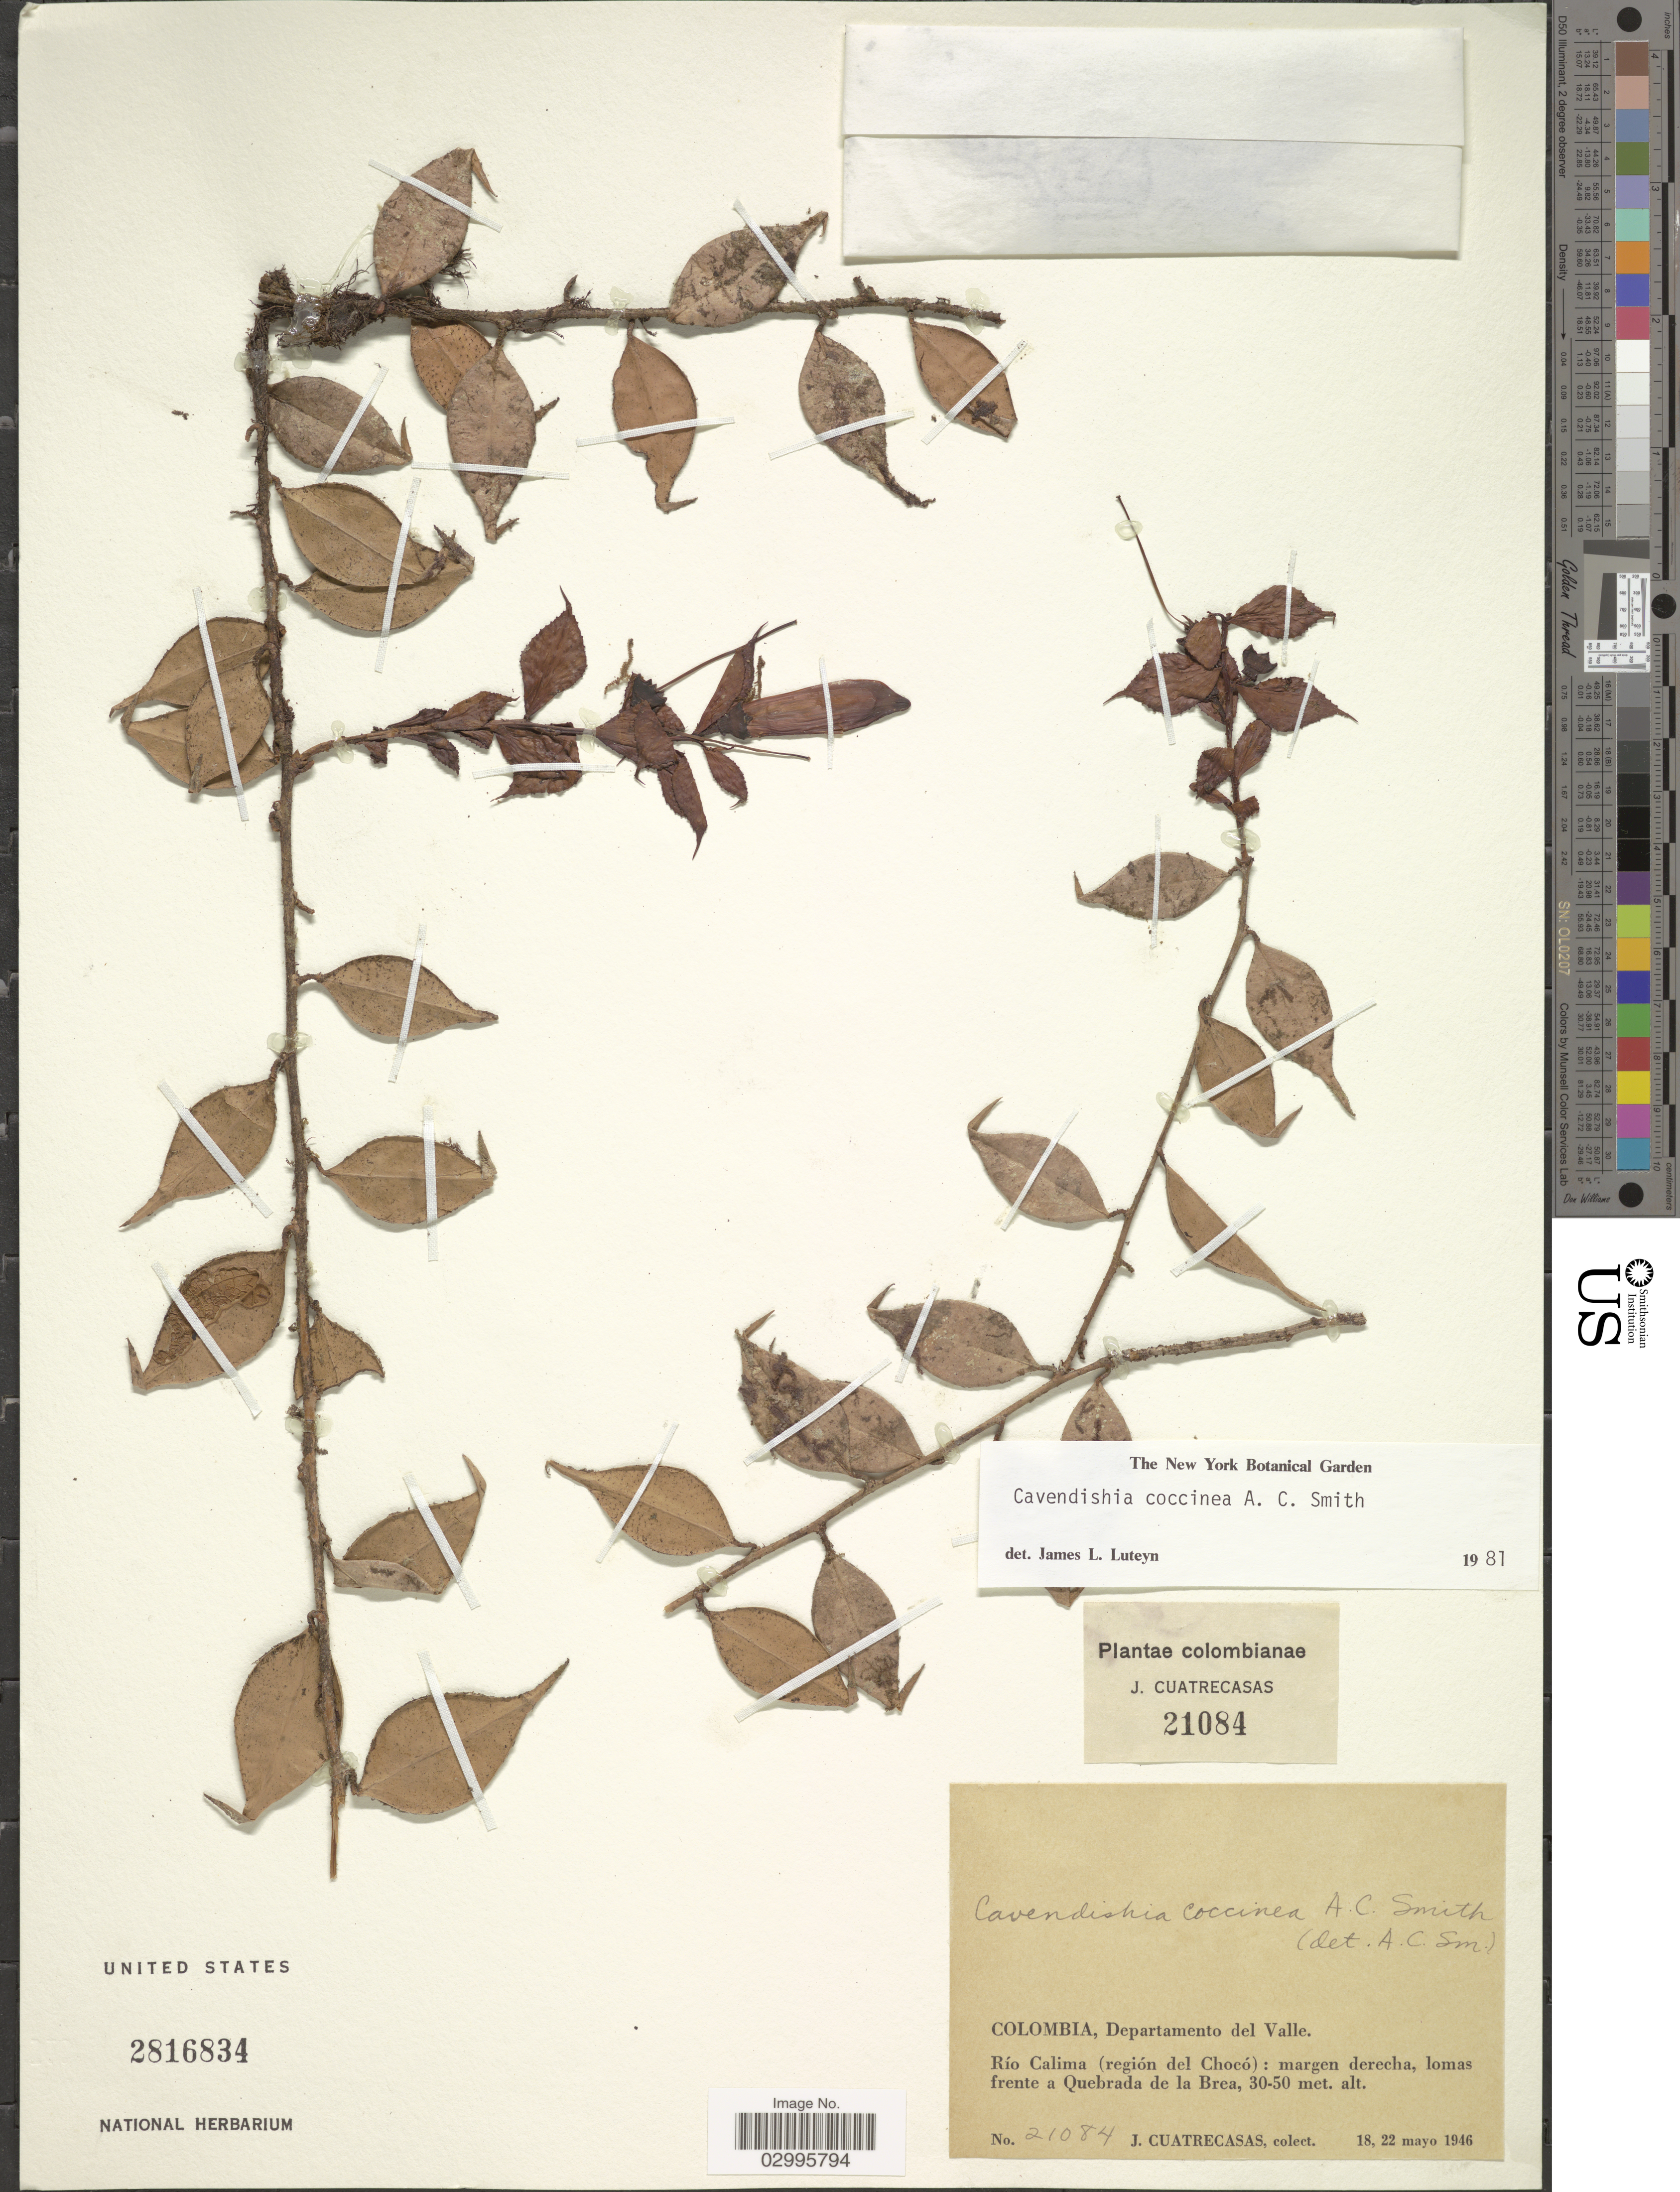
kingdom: Plantae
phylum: Tracheophyta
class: Magnoliopsida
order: Ericales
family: Ericaceae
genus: Cavendishia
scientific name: Cavendishia coccinea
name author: A.C. Sm.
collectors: J. Cuatrecasas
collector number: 21084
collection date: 1946-05-18/1946-05-22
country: Colombia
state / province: Valle del Cauca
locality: Departamento del Valle. Río Calima (región del Chocó): margen derecha, lomas frente a Quebrada de la Brea.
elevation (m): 30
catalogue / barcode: US 2816834